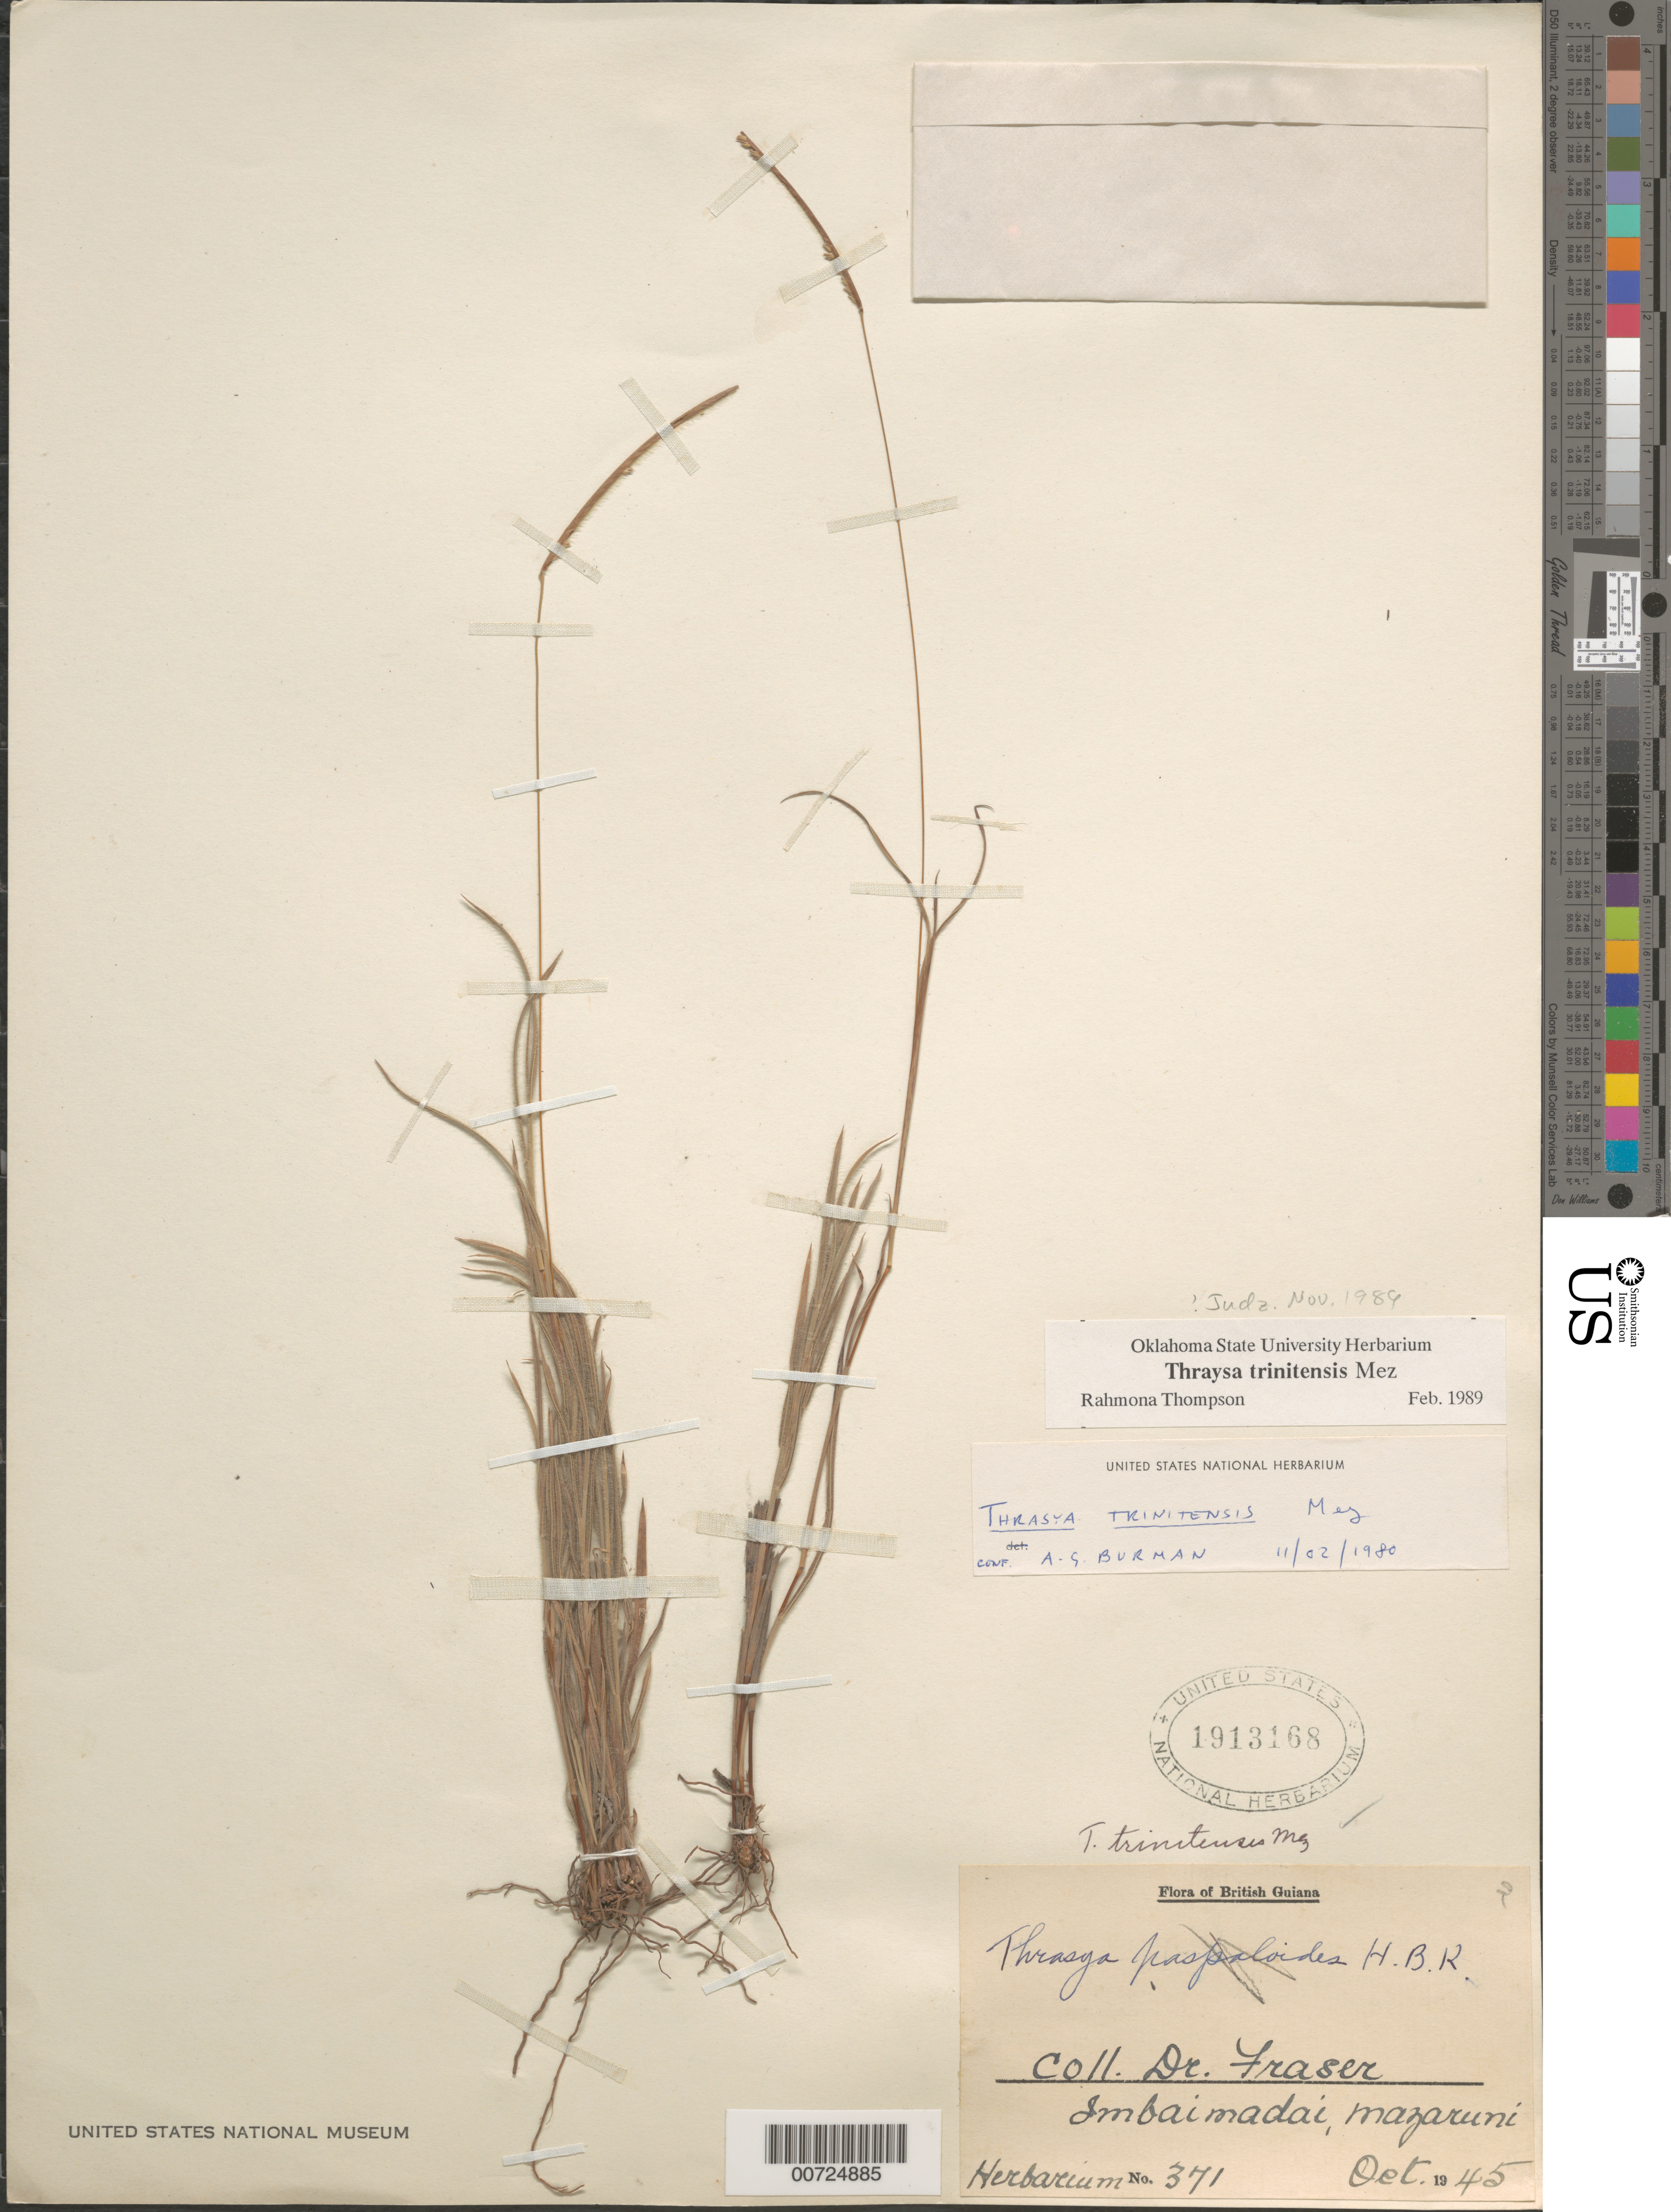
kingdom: Plantae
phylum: Tracheophyta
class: Liliopsida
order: Poales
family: Poaceae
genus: Thrasya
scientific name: Thrasya trinitensis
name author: Mez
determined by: Judziewicz, E. J.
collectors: H. Fraser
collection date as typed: Oct-45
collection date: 1945-10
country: Guyana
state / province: Cuyuni-Mazaruni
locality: Imbaimadai, Mazaruni River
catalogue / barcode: US 1913168